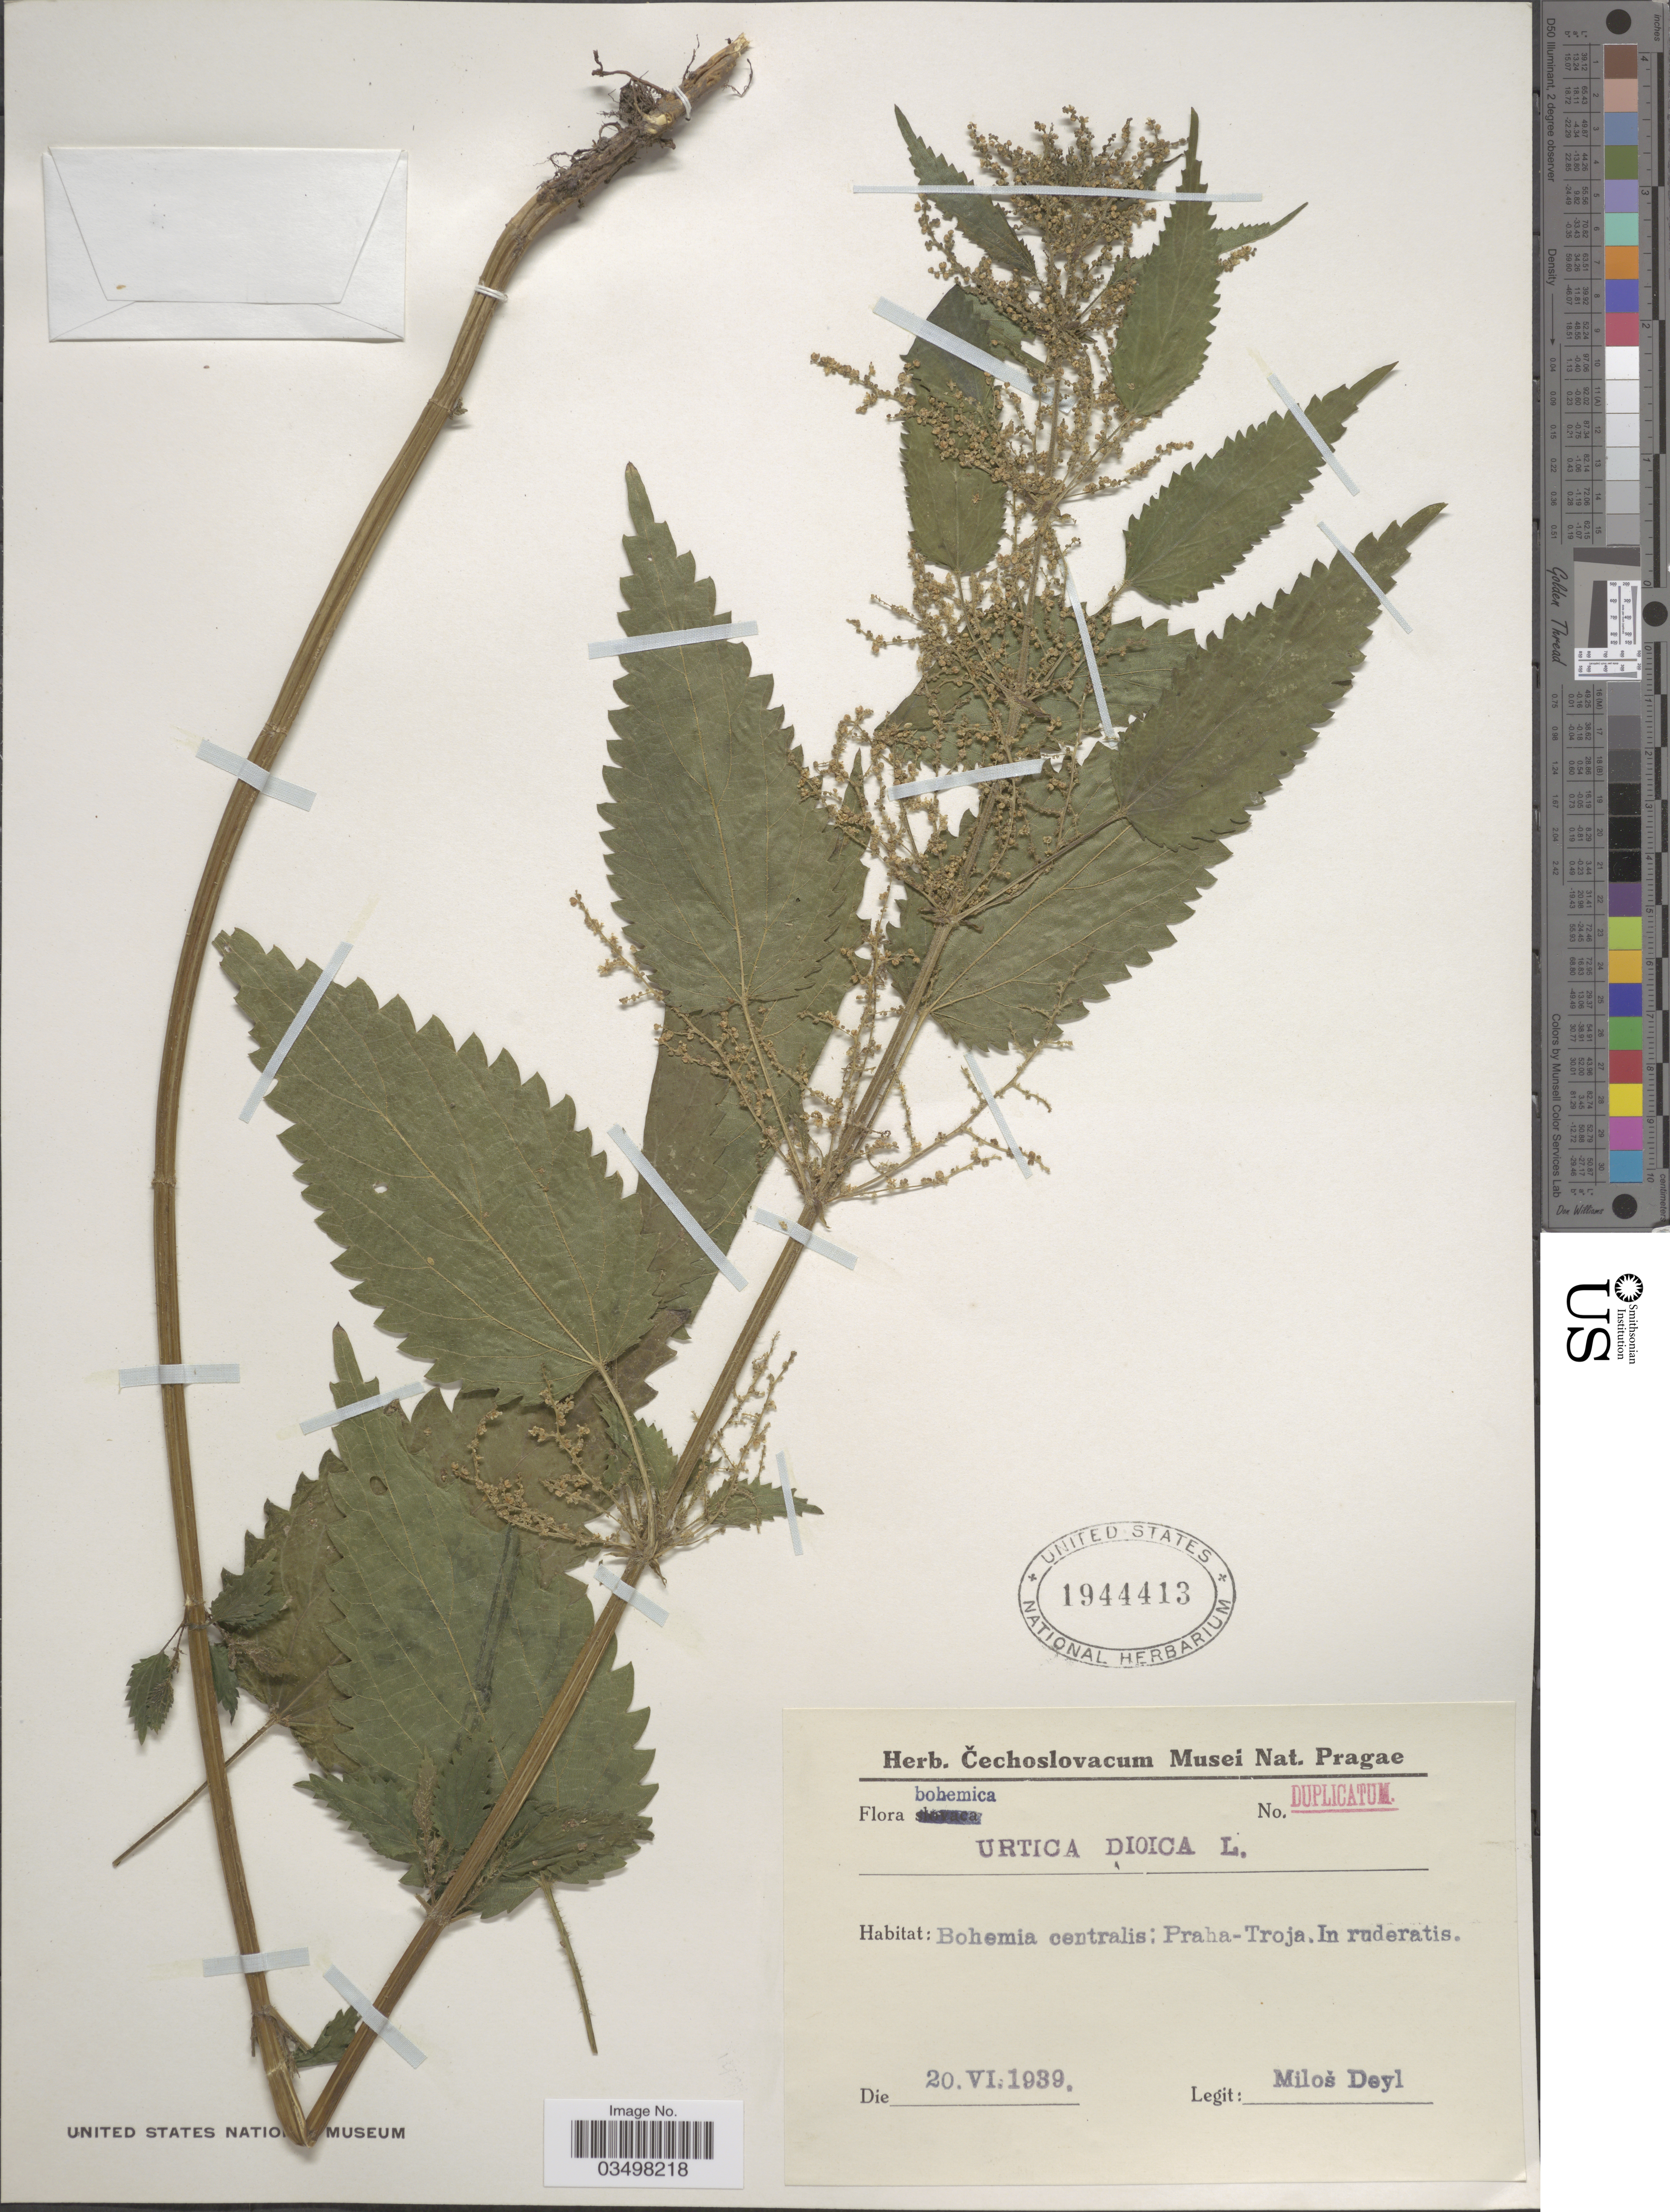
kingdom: Plantae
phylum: Tracheophyta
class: Magnoliopsida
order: Rosales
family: Urticaceae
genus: Urtica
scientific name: Urtica dioica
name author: L.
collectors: M. Deyl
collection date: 1939-06-20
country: Czechia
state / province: Central Bohemian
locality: Bohemica. Bohemia centralis: Praha-Troja. In ruderatis.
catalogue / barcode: US 1944413